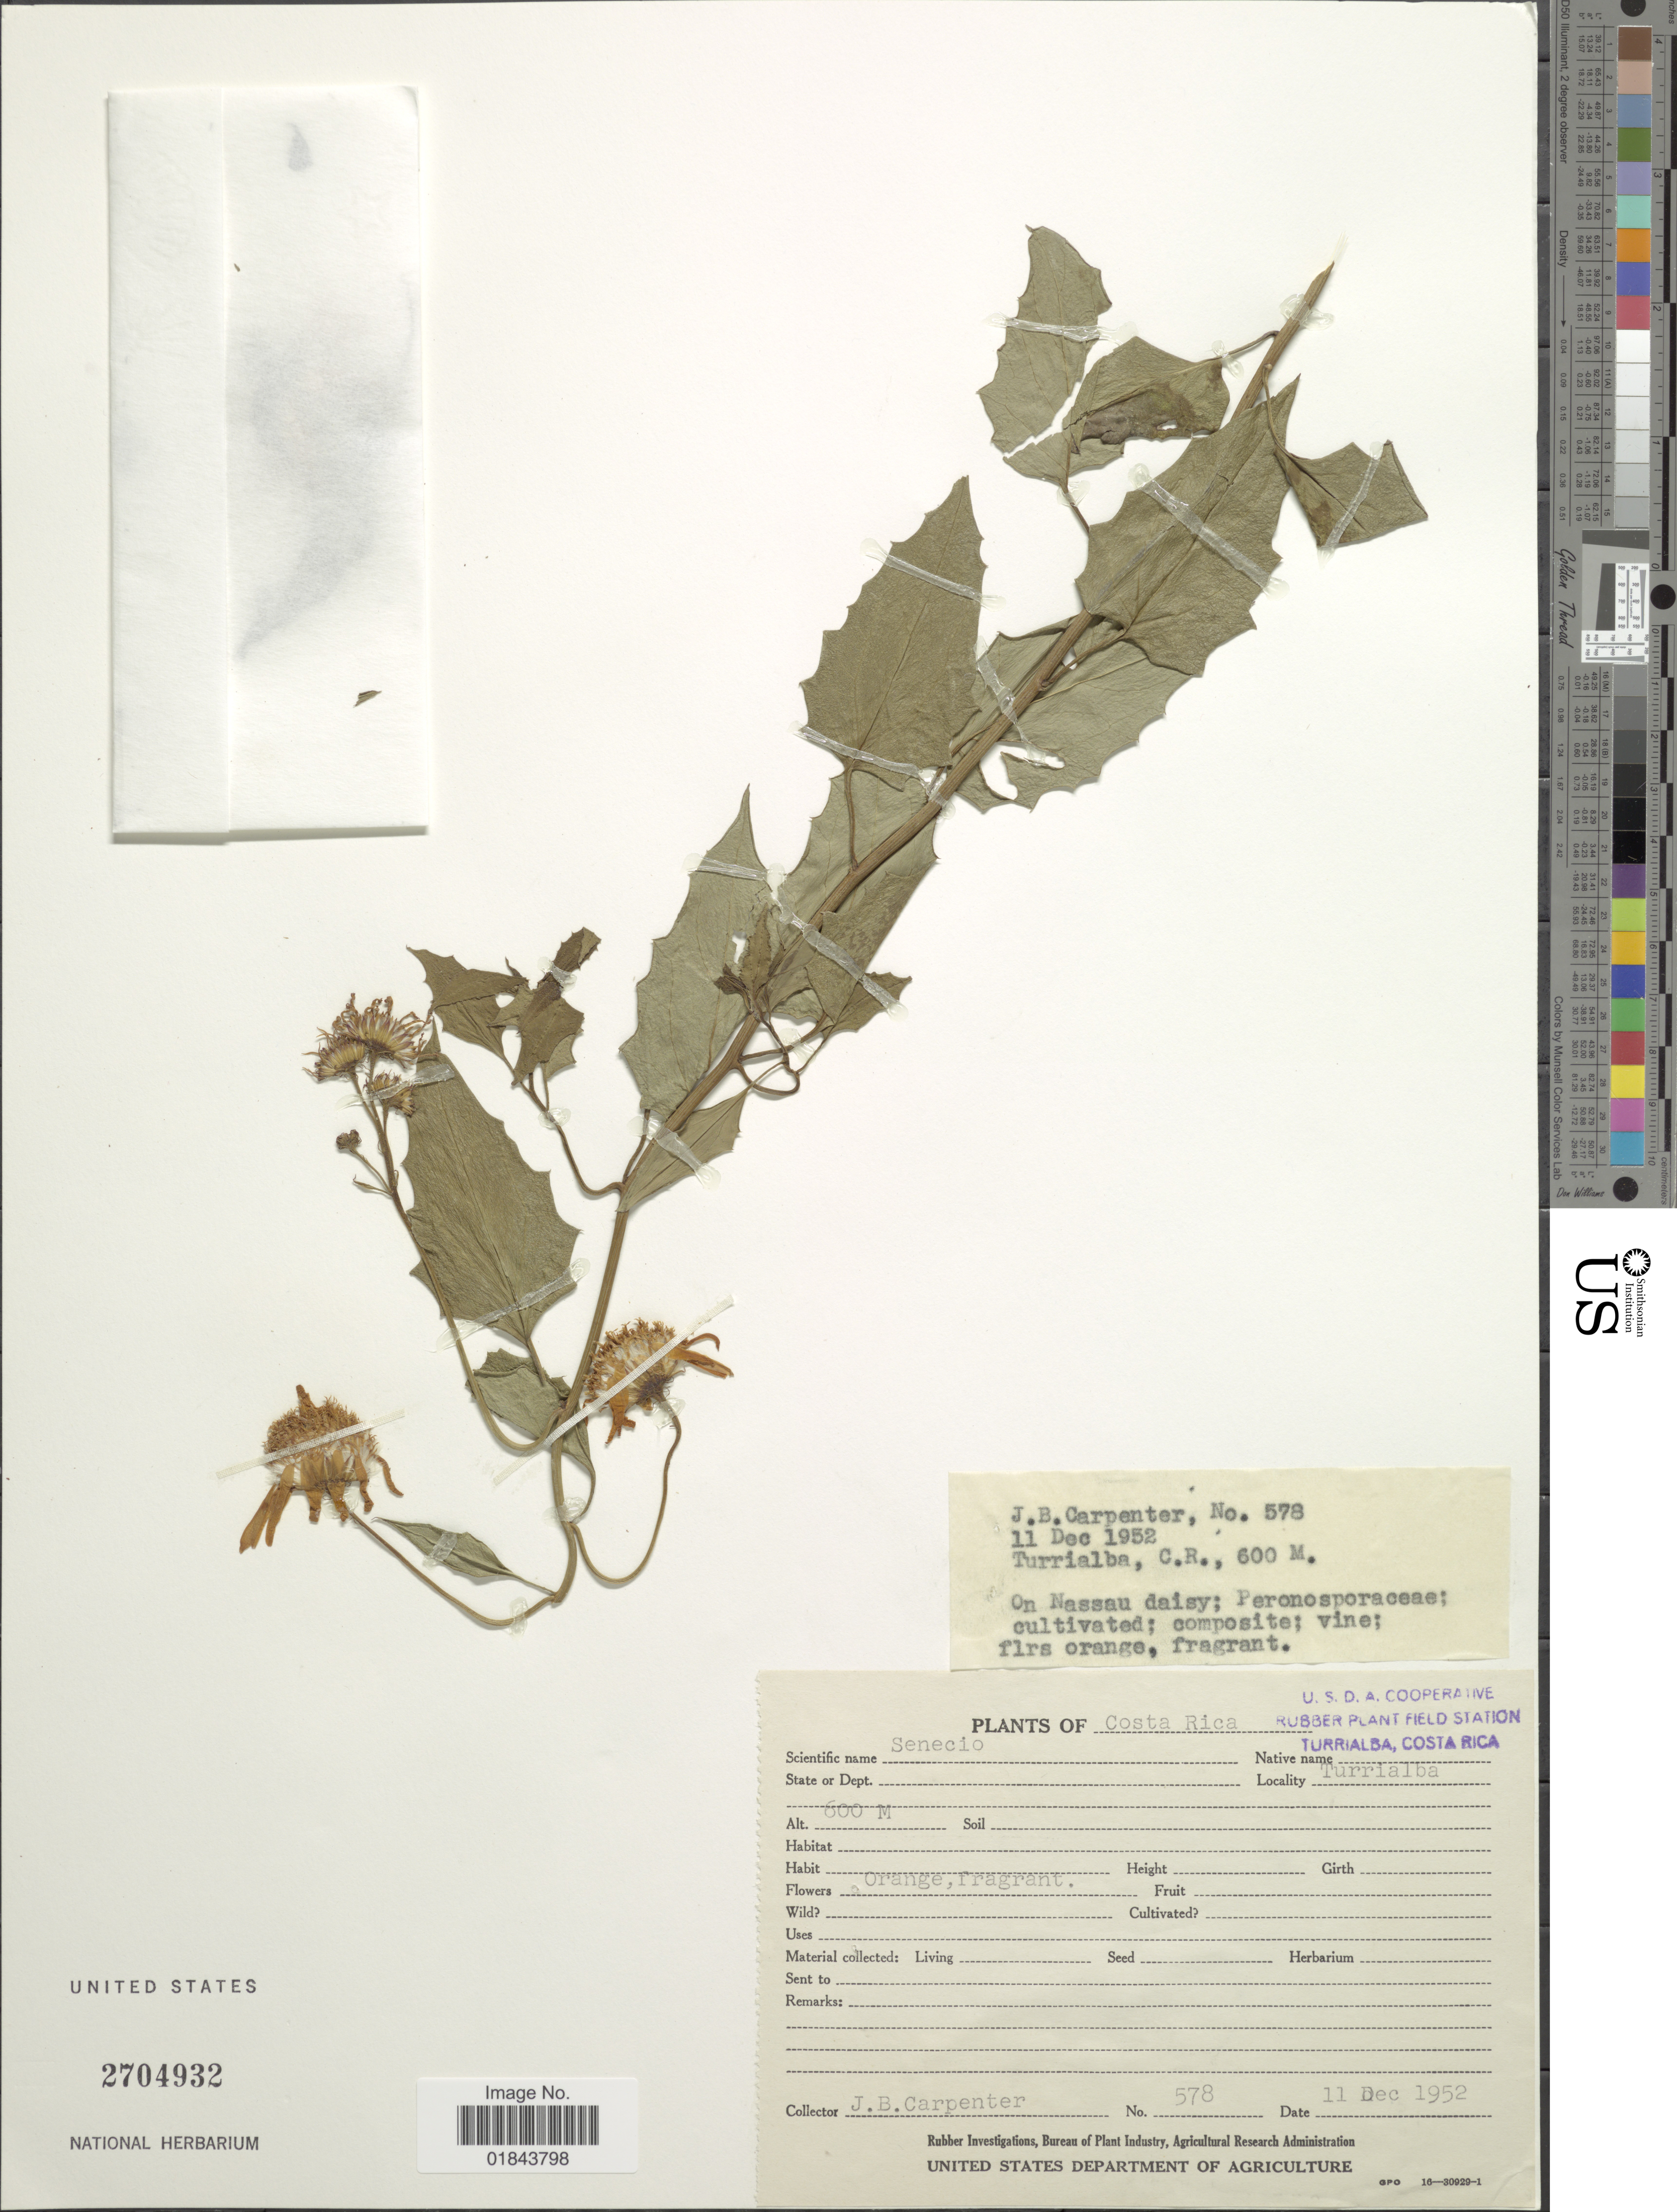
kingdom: Plantae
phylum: Tracheophyta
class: Magnoliopsida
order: Asterales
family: Asteraceae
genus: Pseudogynoxys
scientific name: Pseudogynoxys chenopodioides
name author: (Kunth) Cabrera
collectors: J. Carpenter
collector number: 578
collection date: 1952-12-11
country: Costa Rica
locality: Turrialba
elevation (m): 600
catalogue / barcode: US 2704932